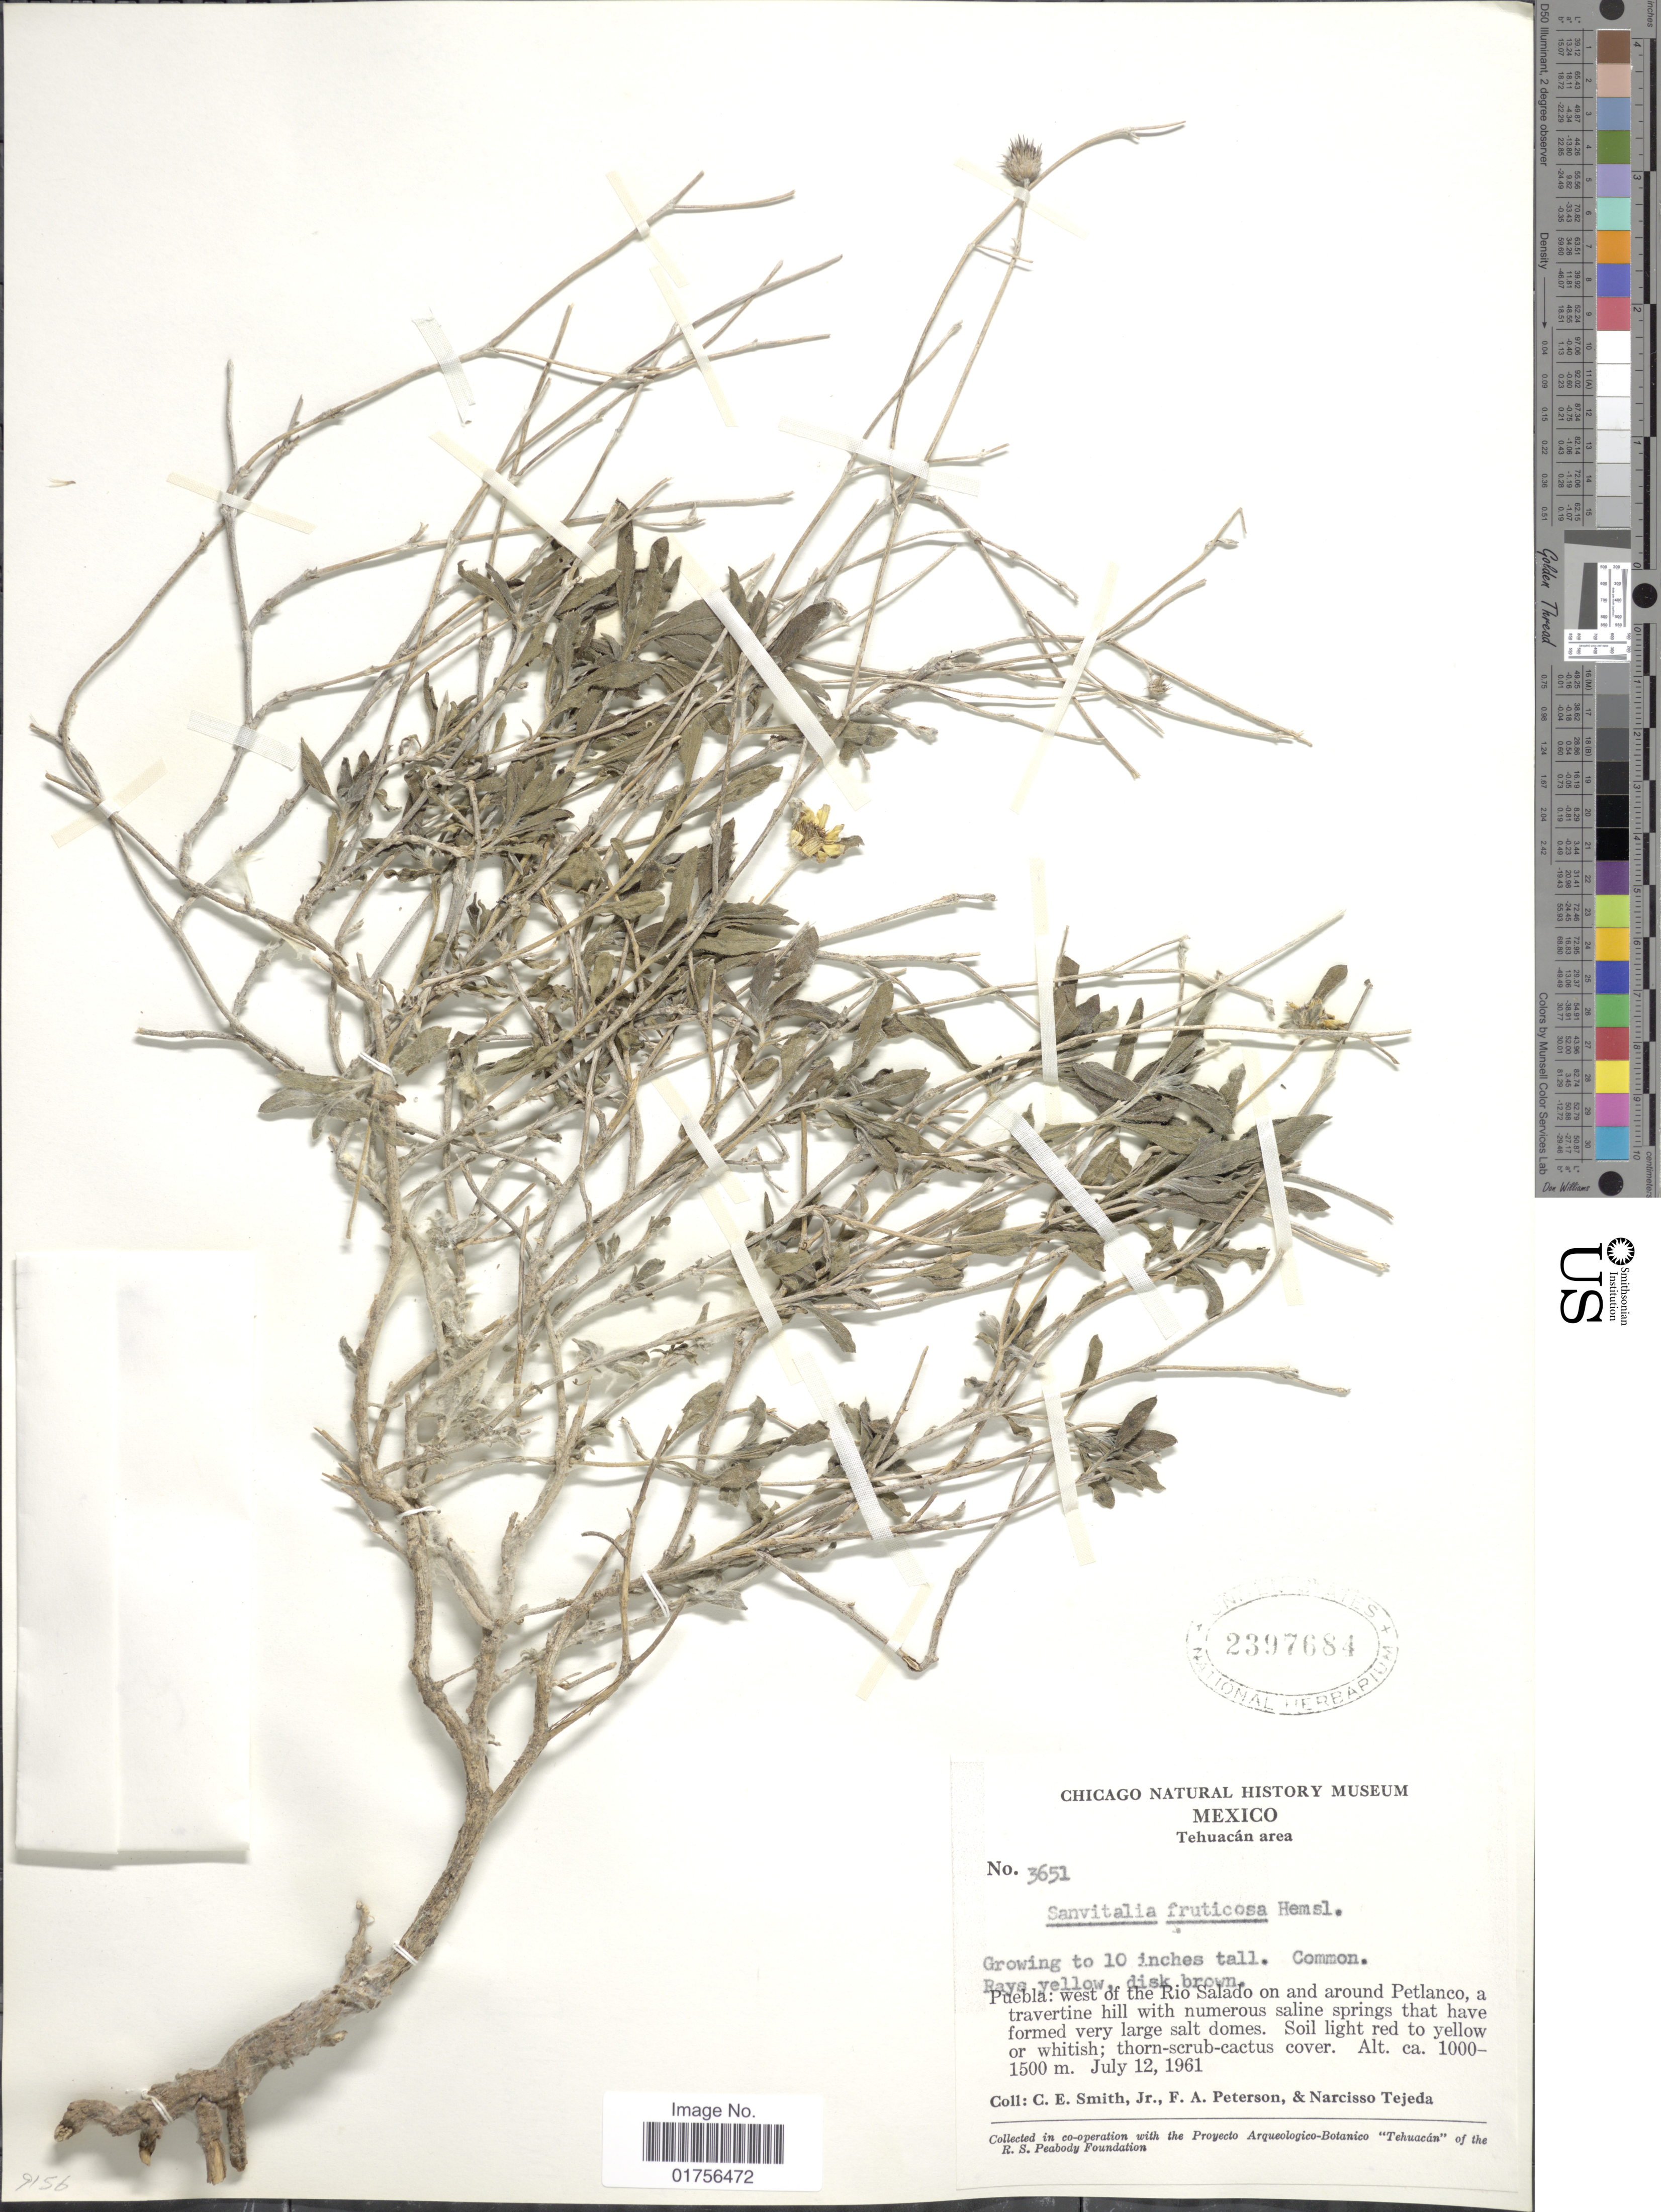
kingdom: Plantae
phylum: Tracheophyta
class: Magnoliopsida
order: Asterales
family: Asteraceae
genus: Sanvitalia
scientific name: Sanvitalia fruticosa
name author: Hemsl.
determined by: Skibicki, Samuel V.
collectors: C. E. Smith Jr., F. A. Peterson & N. Tejeda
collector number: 3651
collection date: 1961-07-12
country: Mexico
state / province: Puebla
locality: Tehuacan area, Puebla: west of the Rio Salado on and around Petlanco, a travertine hill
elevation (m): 1000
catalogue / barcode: US 2397684